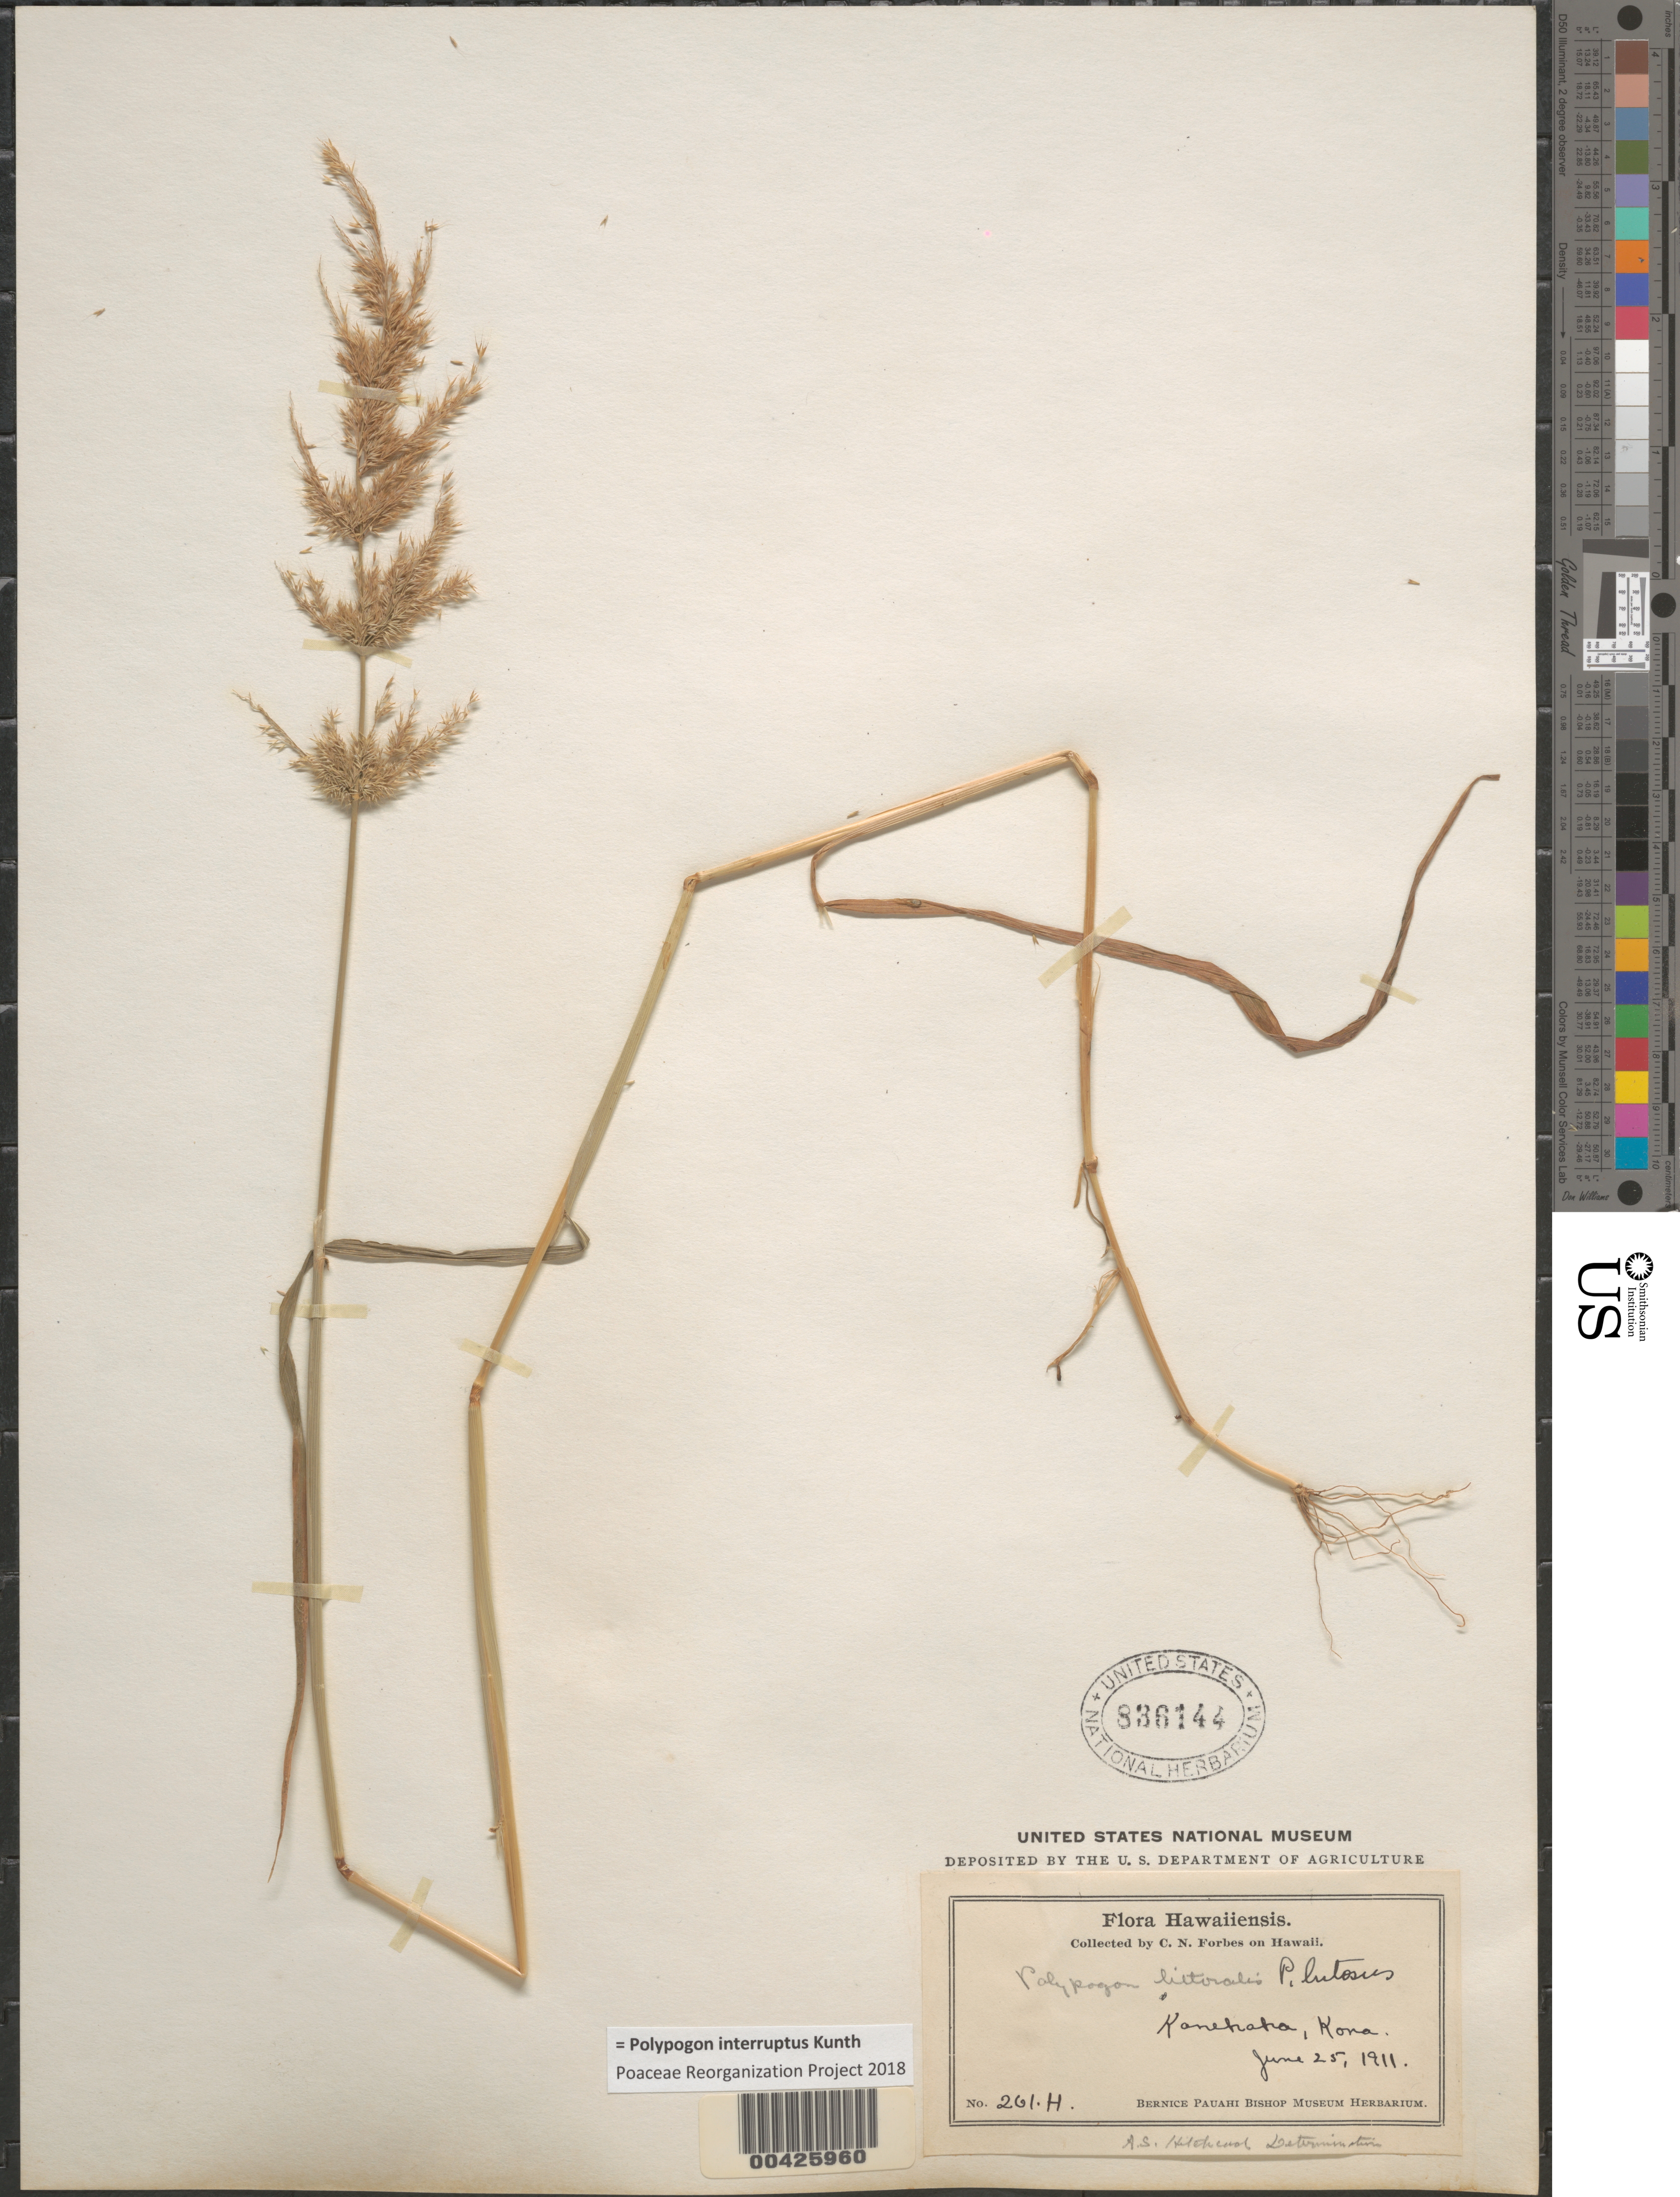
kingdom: Plantae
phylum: Tracheophyta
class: Liliopsida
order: Poales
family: Poaceae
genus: Polypogon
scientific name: Polypogon fugax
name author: Nees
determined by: Faccenda, K.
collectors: C. N. Forbes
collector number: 261.H.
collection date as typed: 25 Jun 1911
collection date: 1911-06-25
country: United States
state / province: Hawaii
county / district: Hawaii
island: Hawaii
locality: Kanehaha, Kona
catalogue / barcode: US 836144